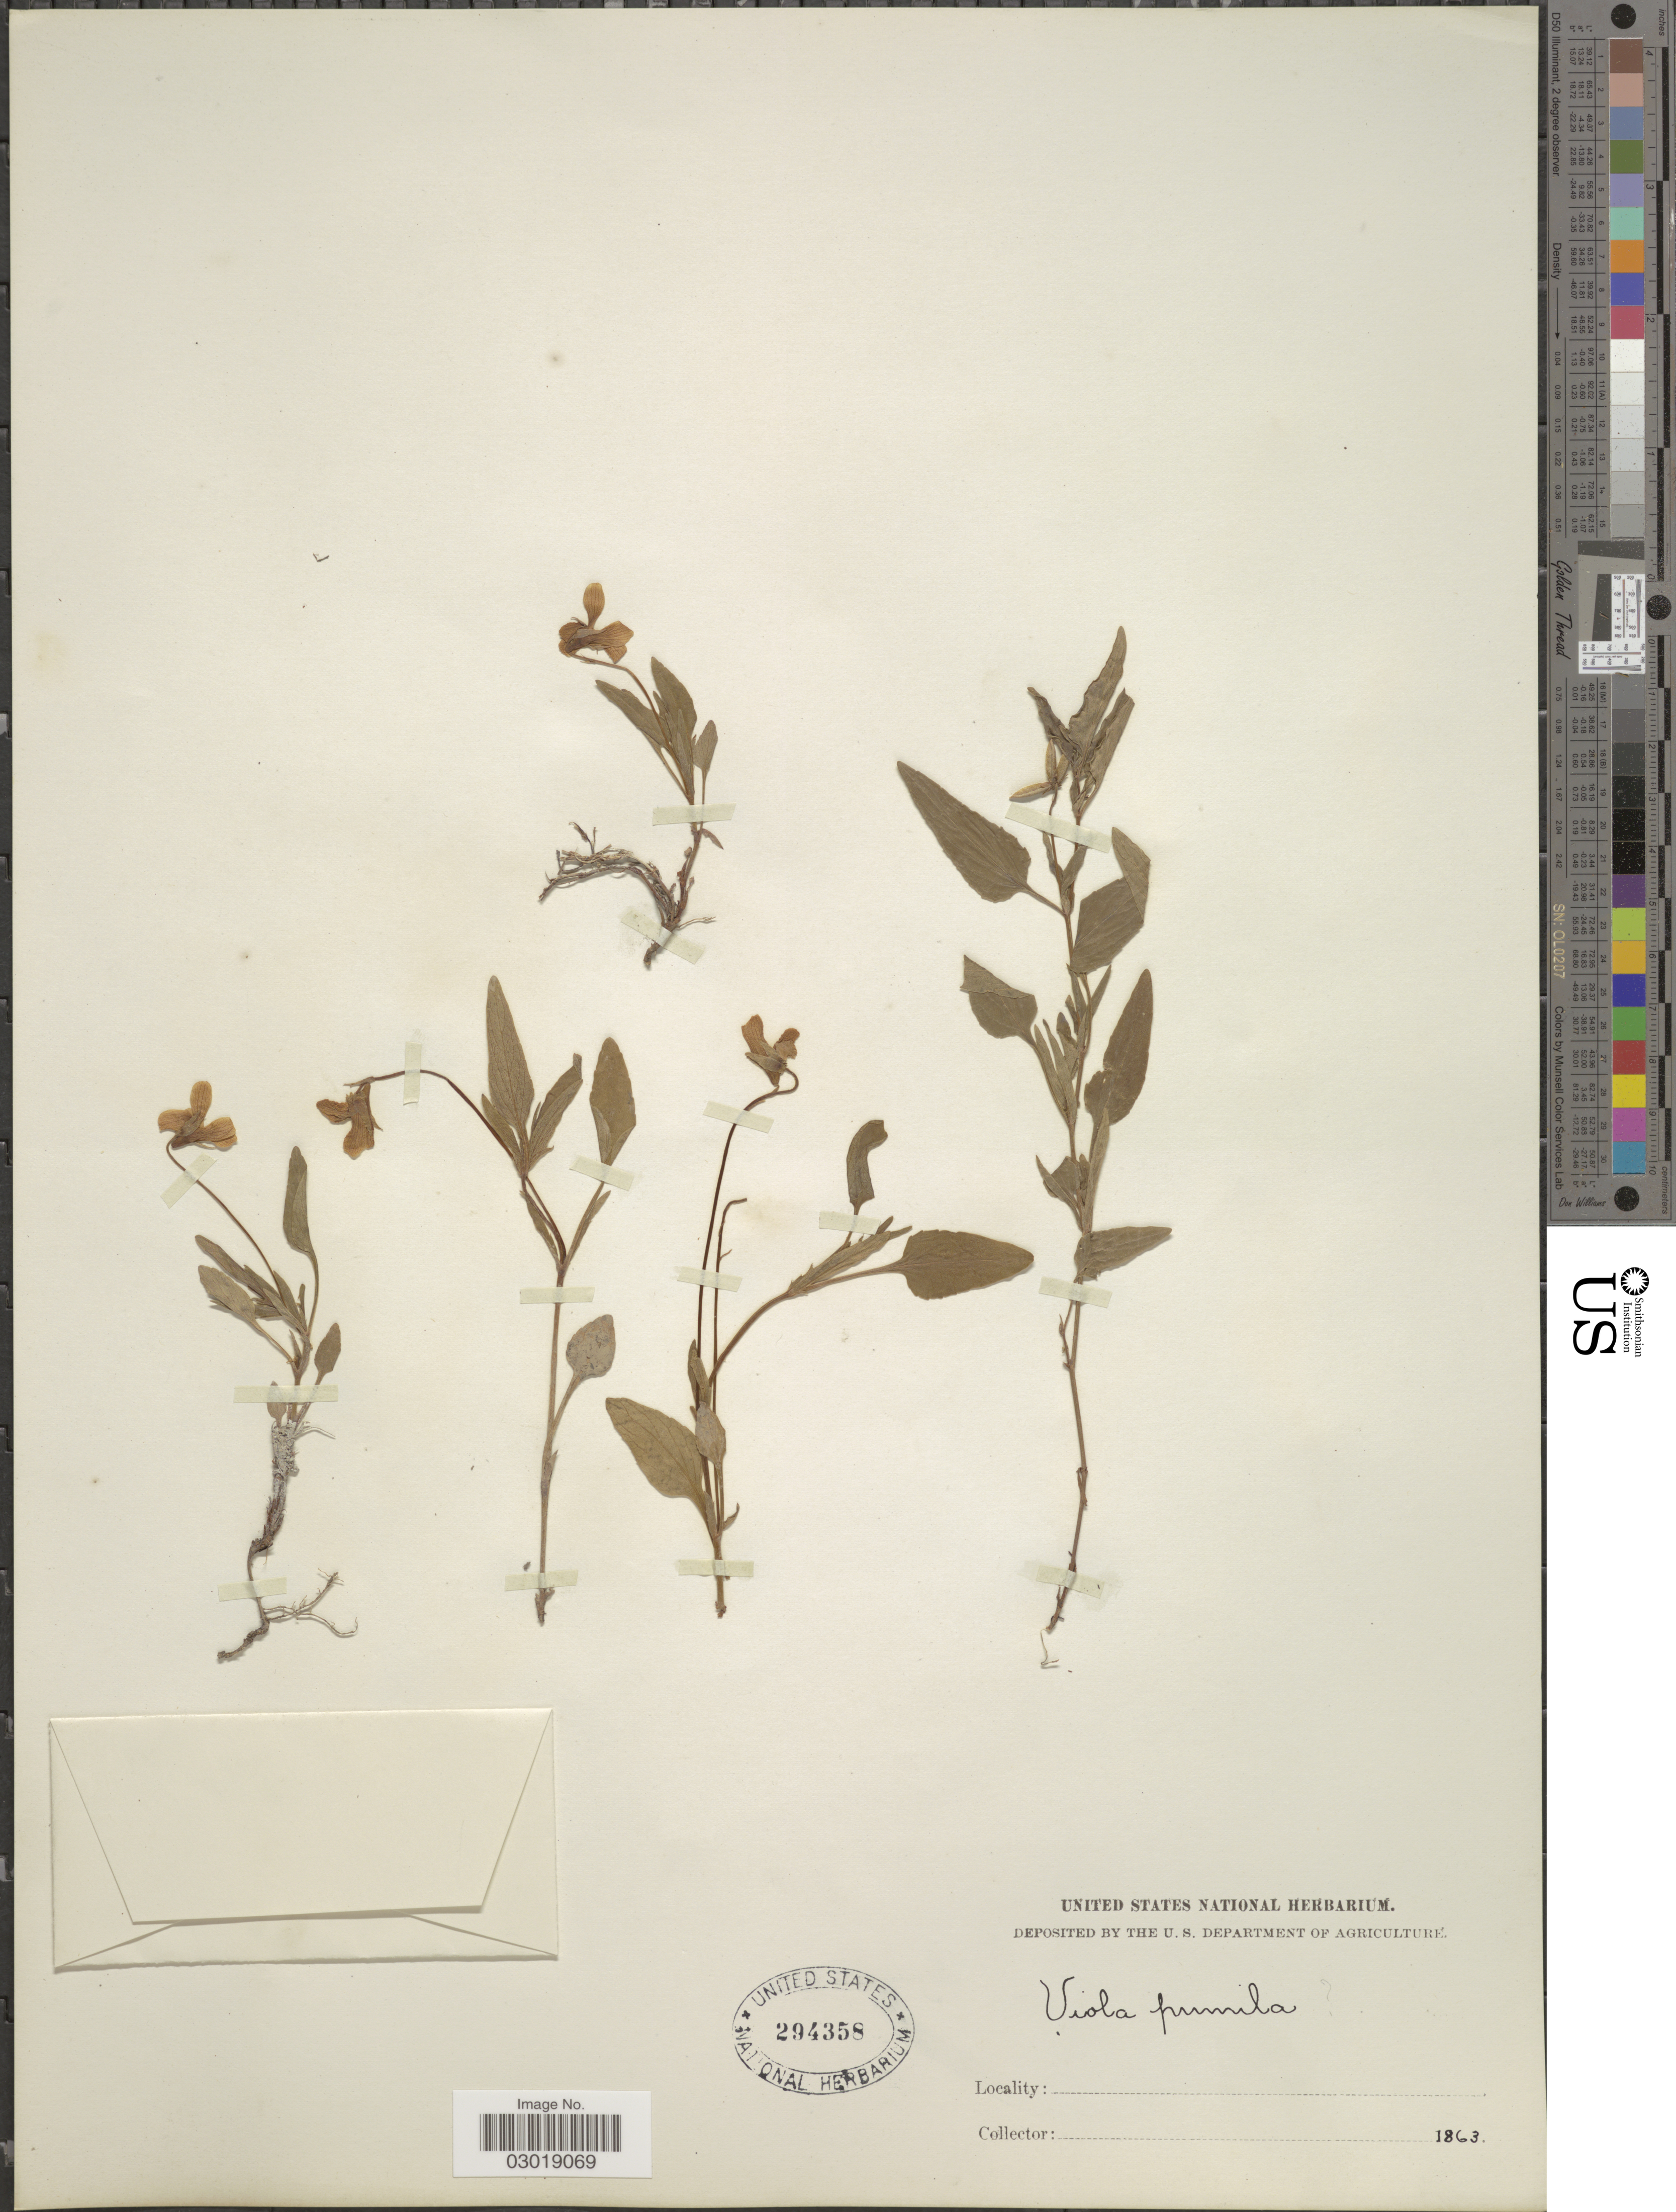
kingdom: Plantae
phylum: Tracheophyta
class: Magnoliopsida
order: Malpighiales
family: Violaceae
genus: Viola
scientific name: Viola pumila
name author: Chaix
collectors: ex herb. United States National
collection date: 1863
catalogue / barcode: US 294358